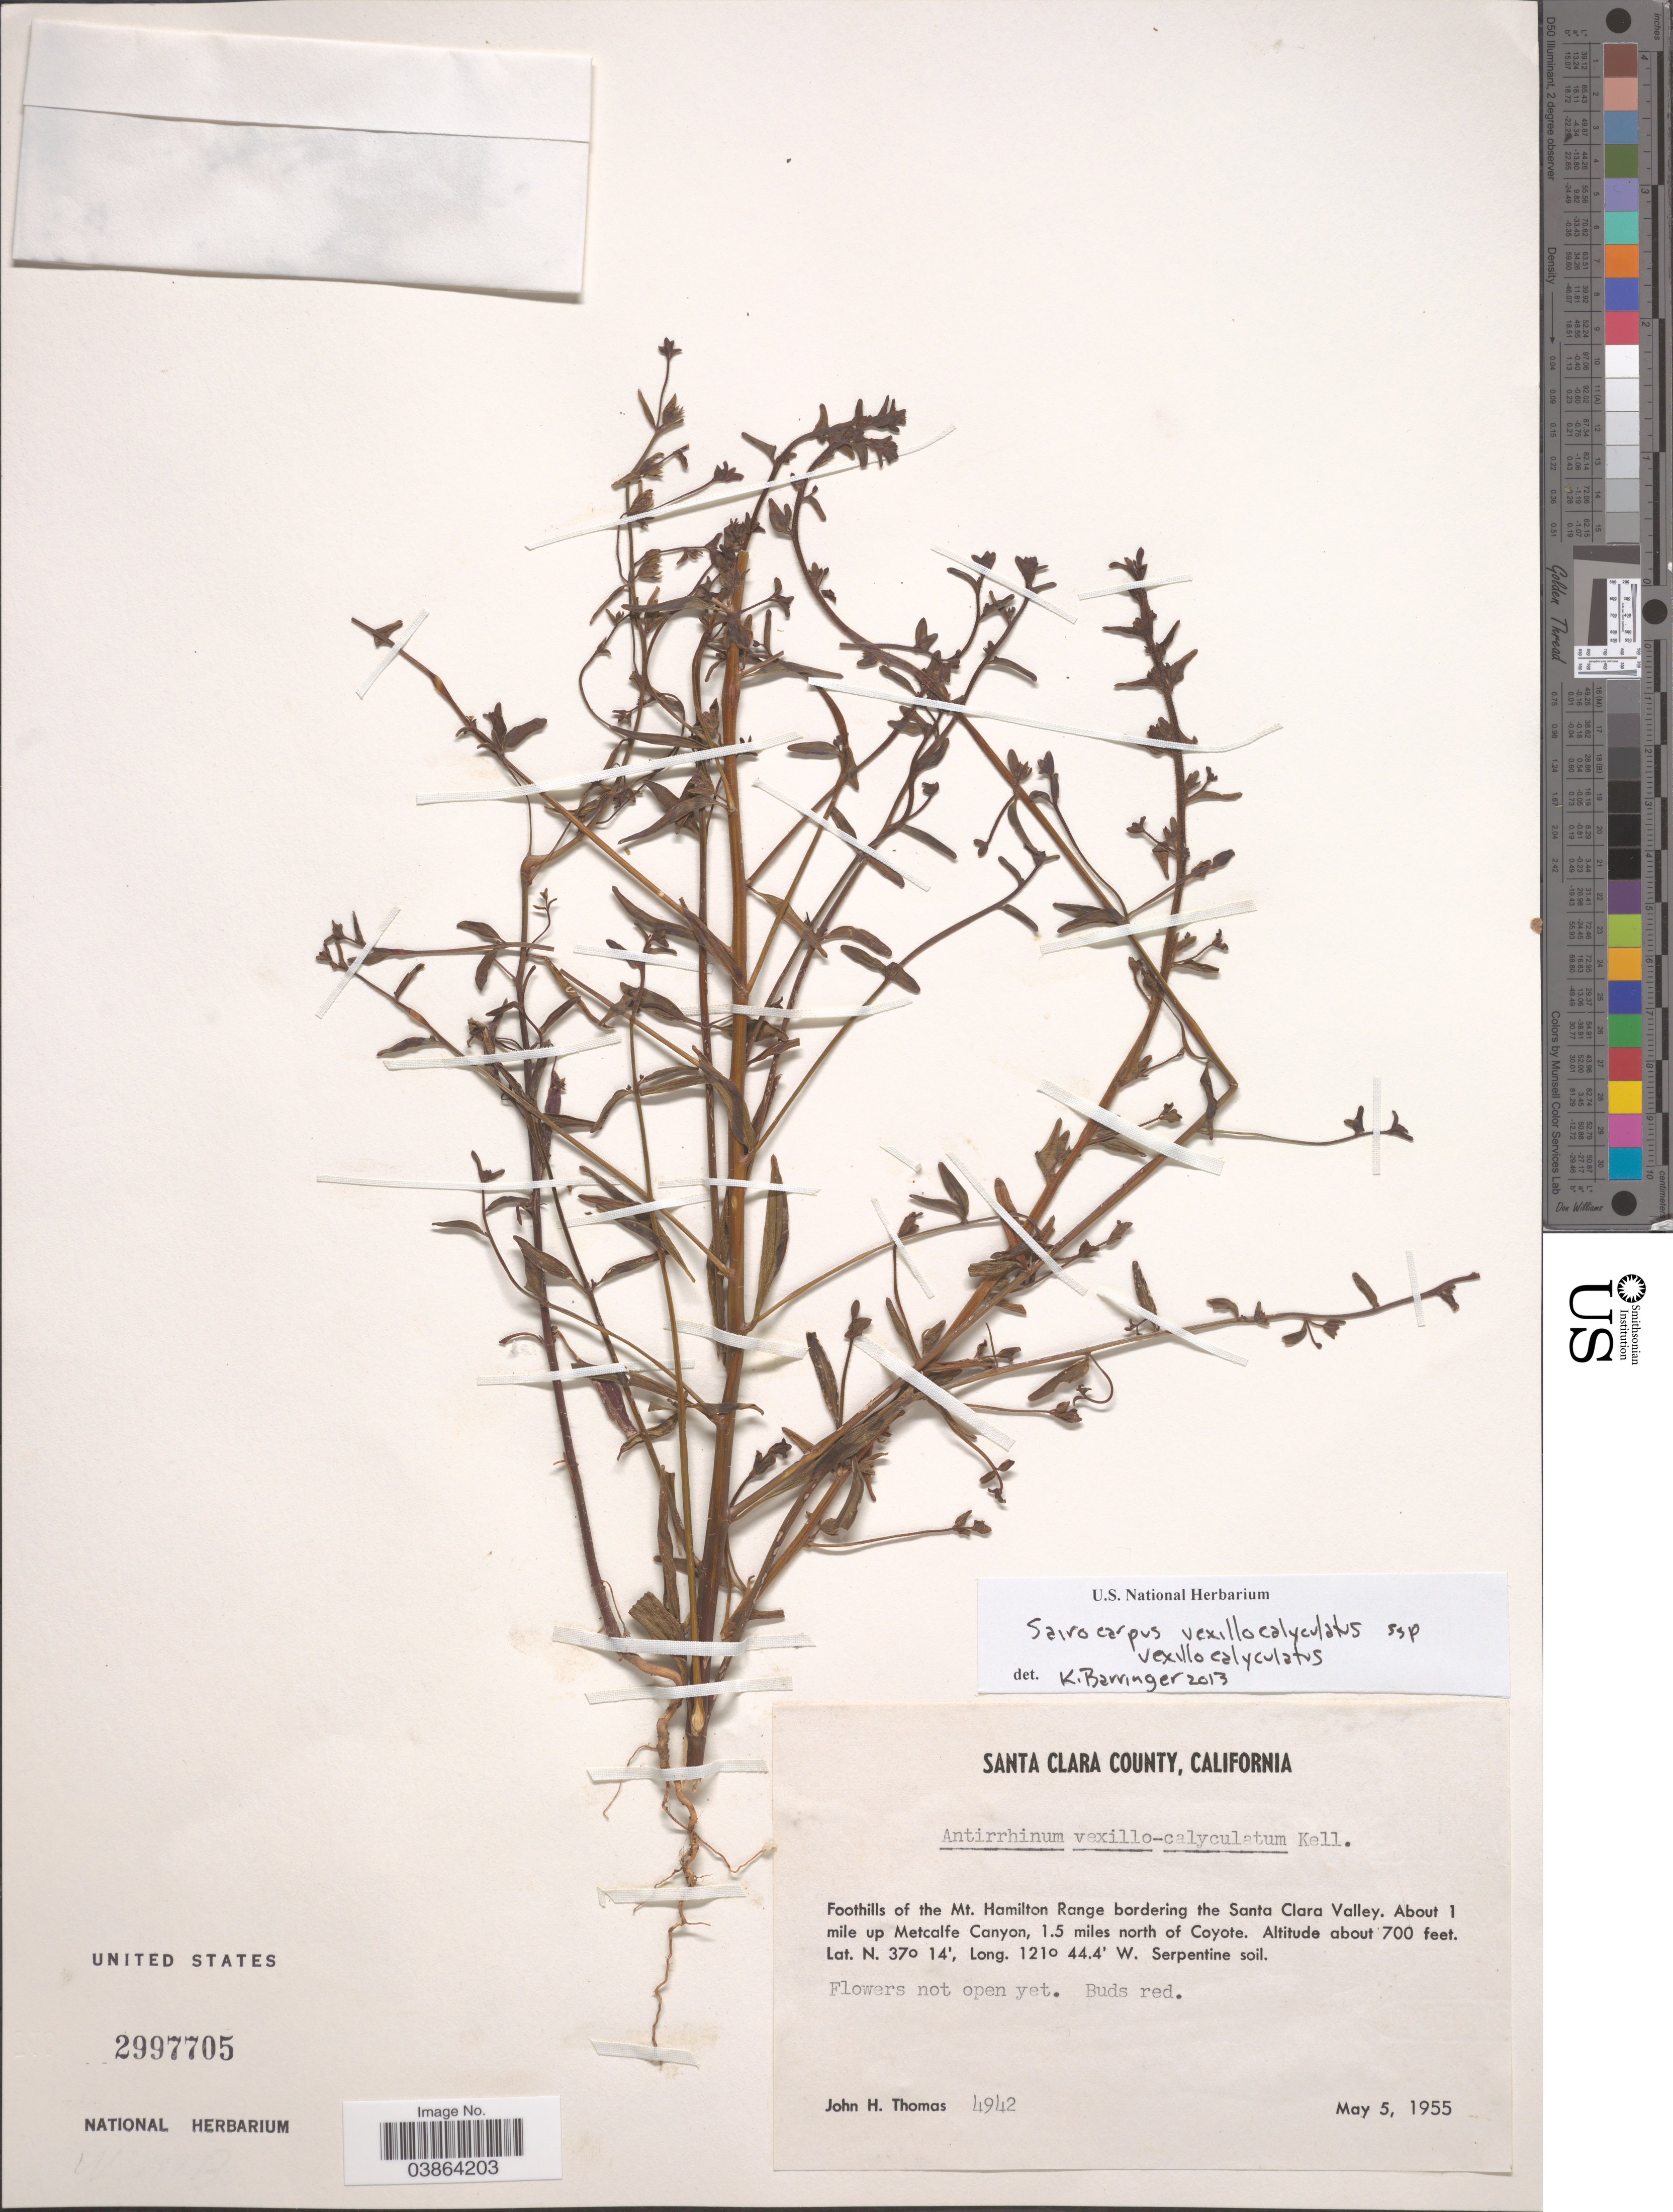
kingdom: Plantae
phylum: Tracheophyta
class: Magnoliopsida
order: Lamiales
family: Plantaginaceae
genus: Sairocarpus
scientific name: Sairocarpus vexillocalyculatus (Kellogg) D.A. Sutton subsp. vexillocalyculatus, ined. 2013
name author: (Kellogg) D.A. Sutton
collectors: J. H. Thomas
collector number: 4942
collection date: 1955-05-05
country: United States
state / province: California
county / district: Santa Clara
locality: Santa Clara County. Foothills of the Mt. Hamilton Range bordering the Santa Clara Valley. About 1 mile up Metcalfe Canyon, 1.5 miles north of Coyote.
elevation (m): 213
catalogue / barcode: US 2997705